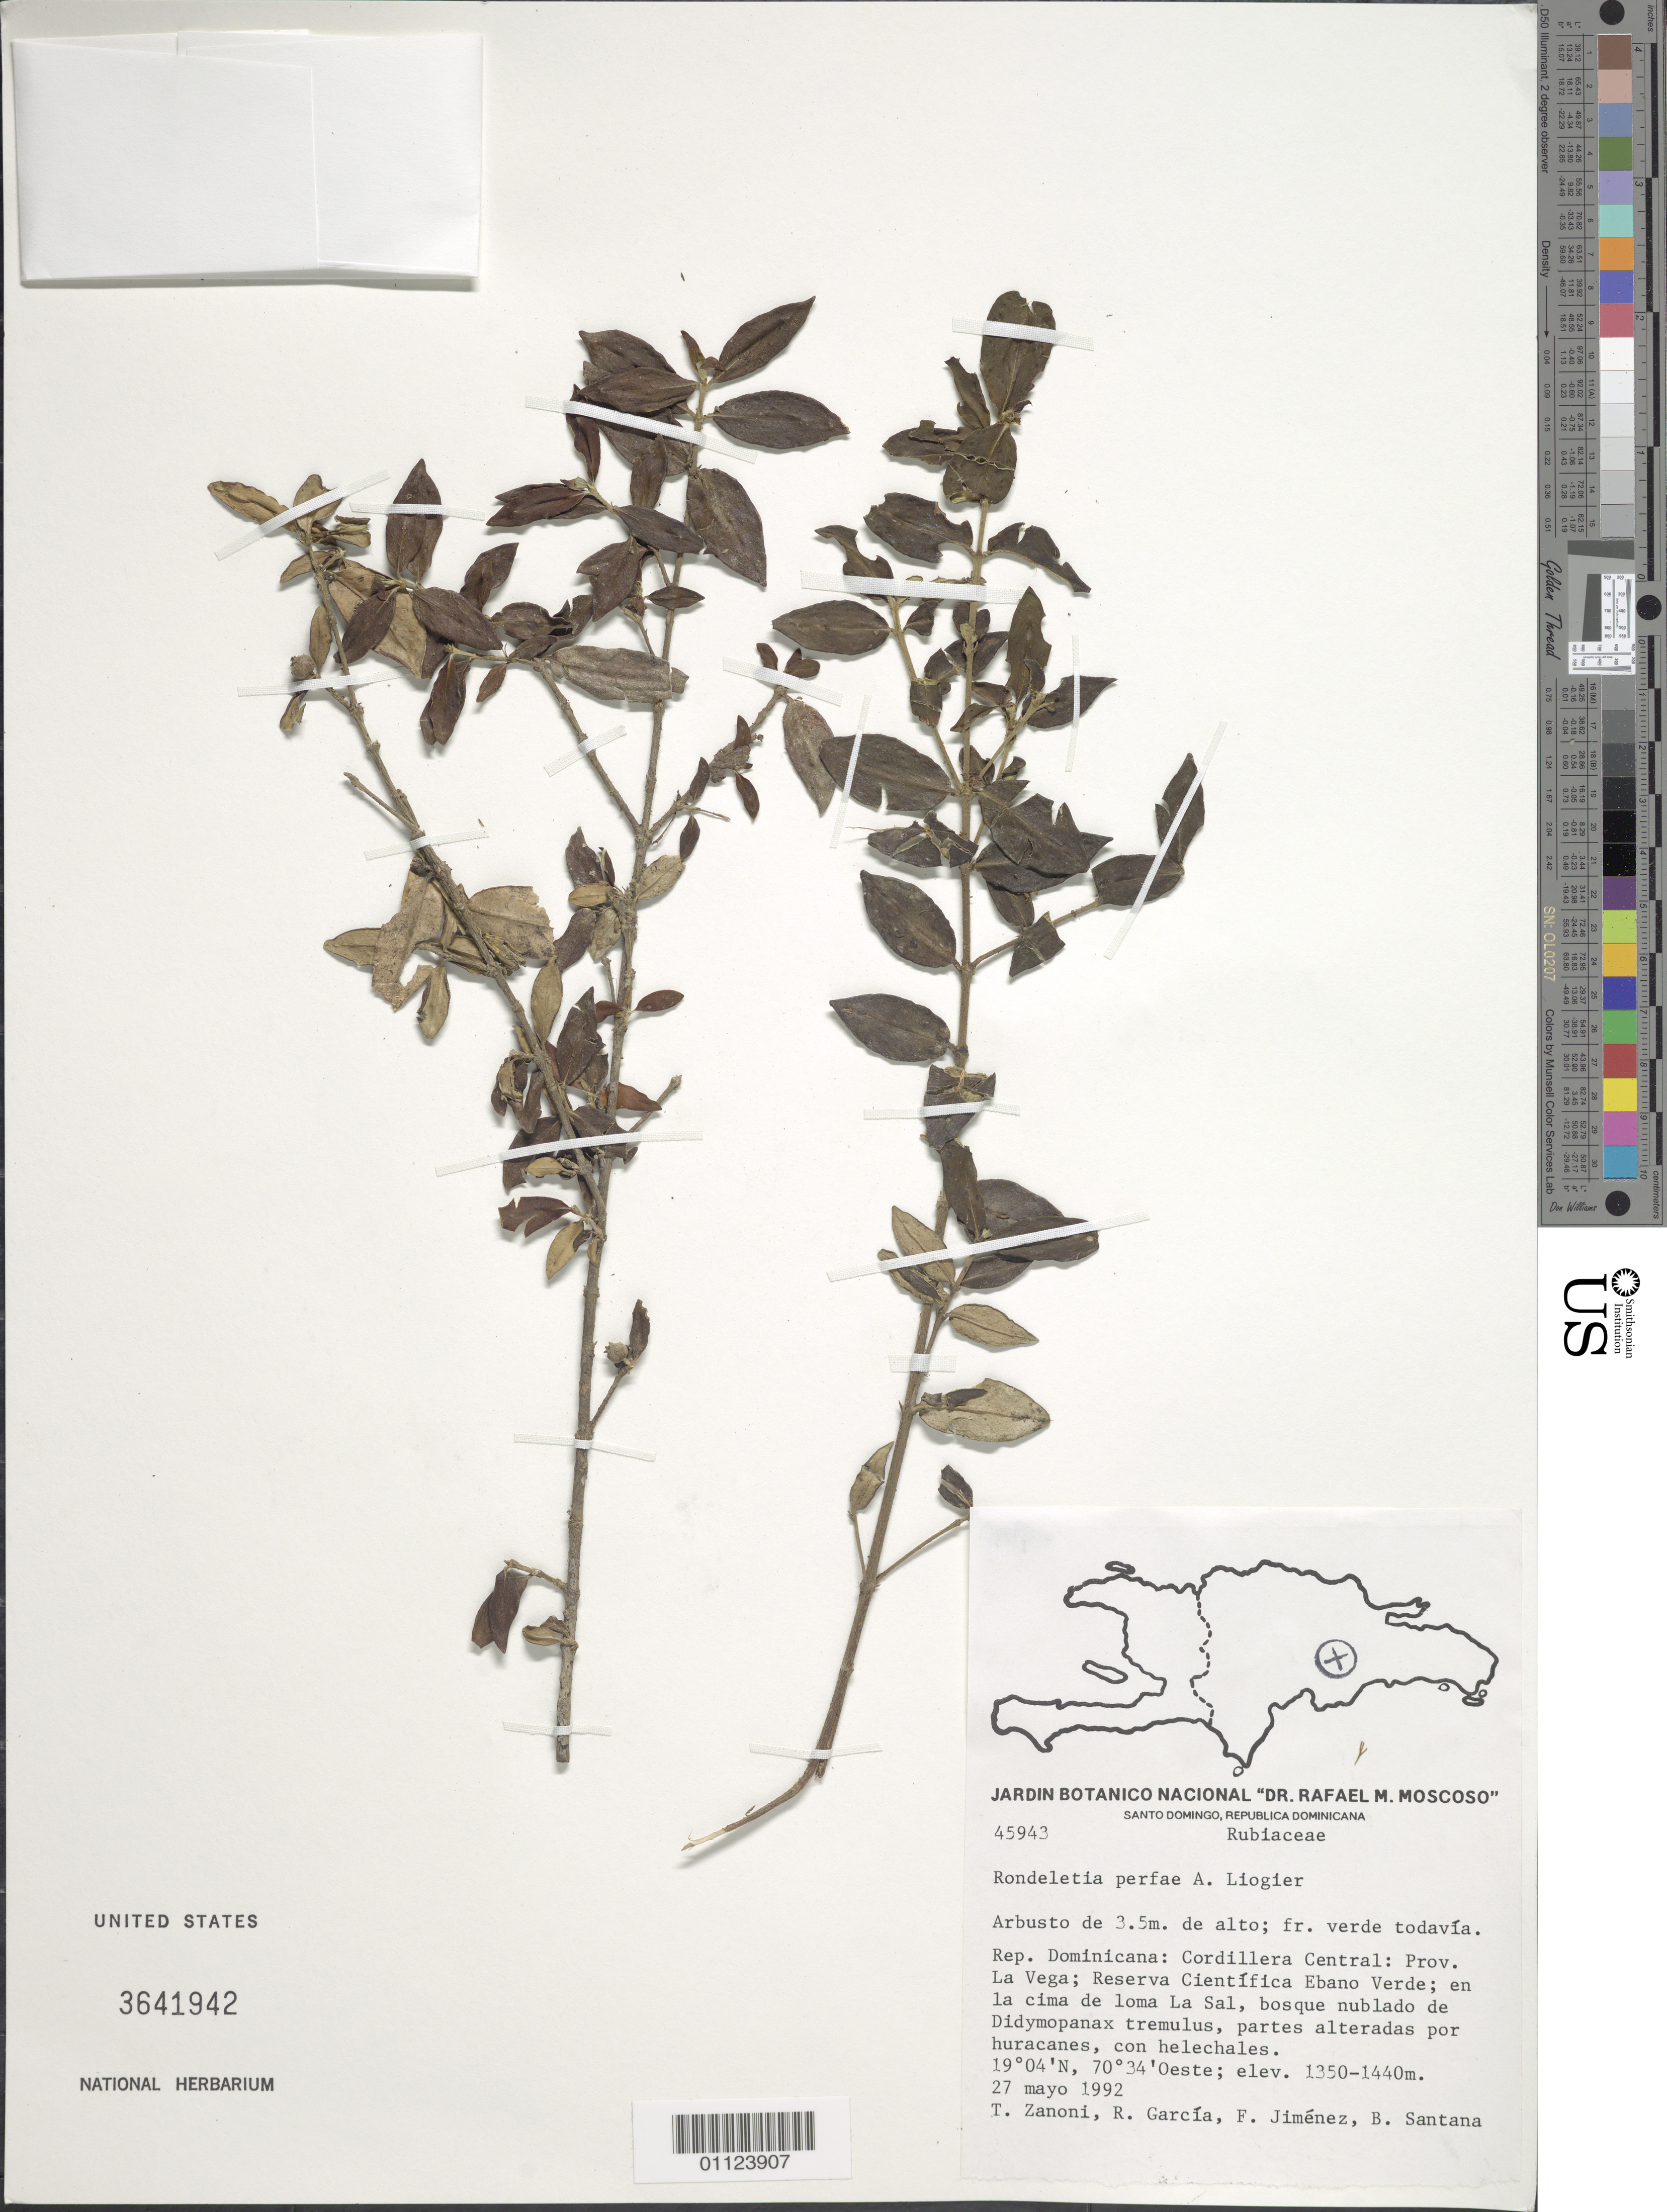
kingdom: Plantae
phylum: Tracheophyta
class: Magnoliopsida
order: Gentianales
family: Rubiaceae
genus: Rondeletia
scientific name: Rondeletia perfae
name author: Alain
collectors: T. A. Zanoni, R. Garcia, F. Jiménez & B. Santana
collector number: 45943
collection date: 1992-05-27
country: Dominican Republic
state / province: La Vega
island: Hispaniola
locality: Cordillera Central, Reserva Científica Ebano Verde, en la cima de Loma La Sal.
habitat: Bosque nublado de Didymopanax tremulus, partes alteradas por huracanes, con helechales.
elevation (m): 1350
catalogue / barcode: US 3641942